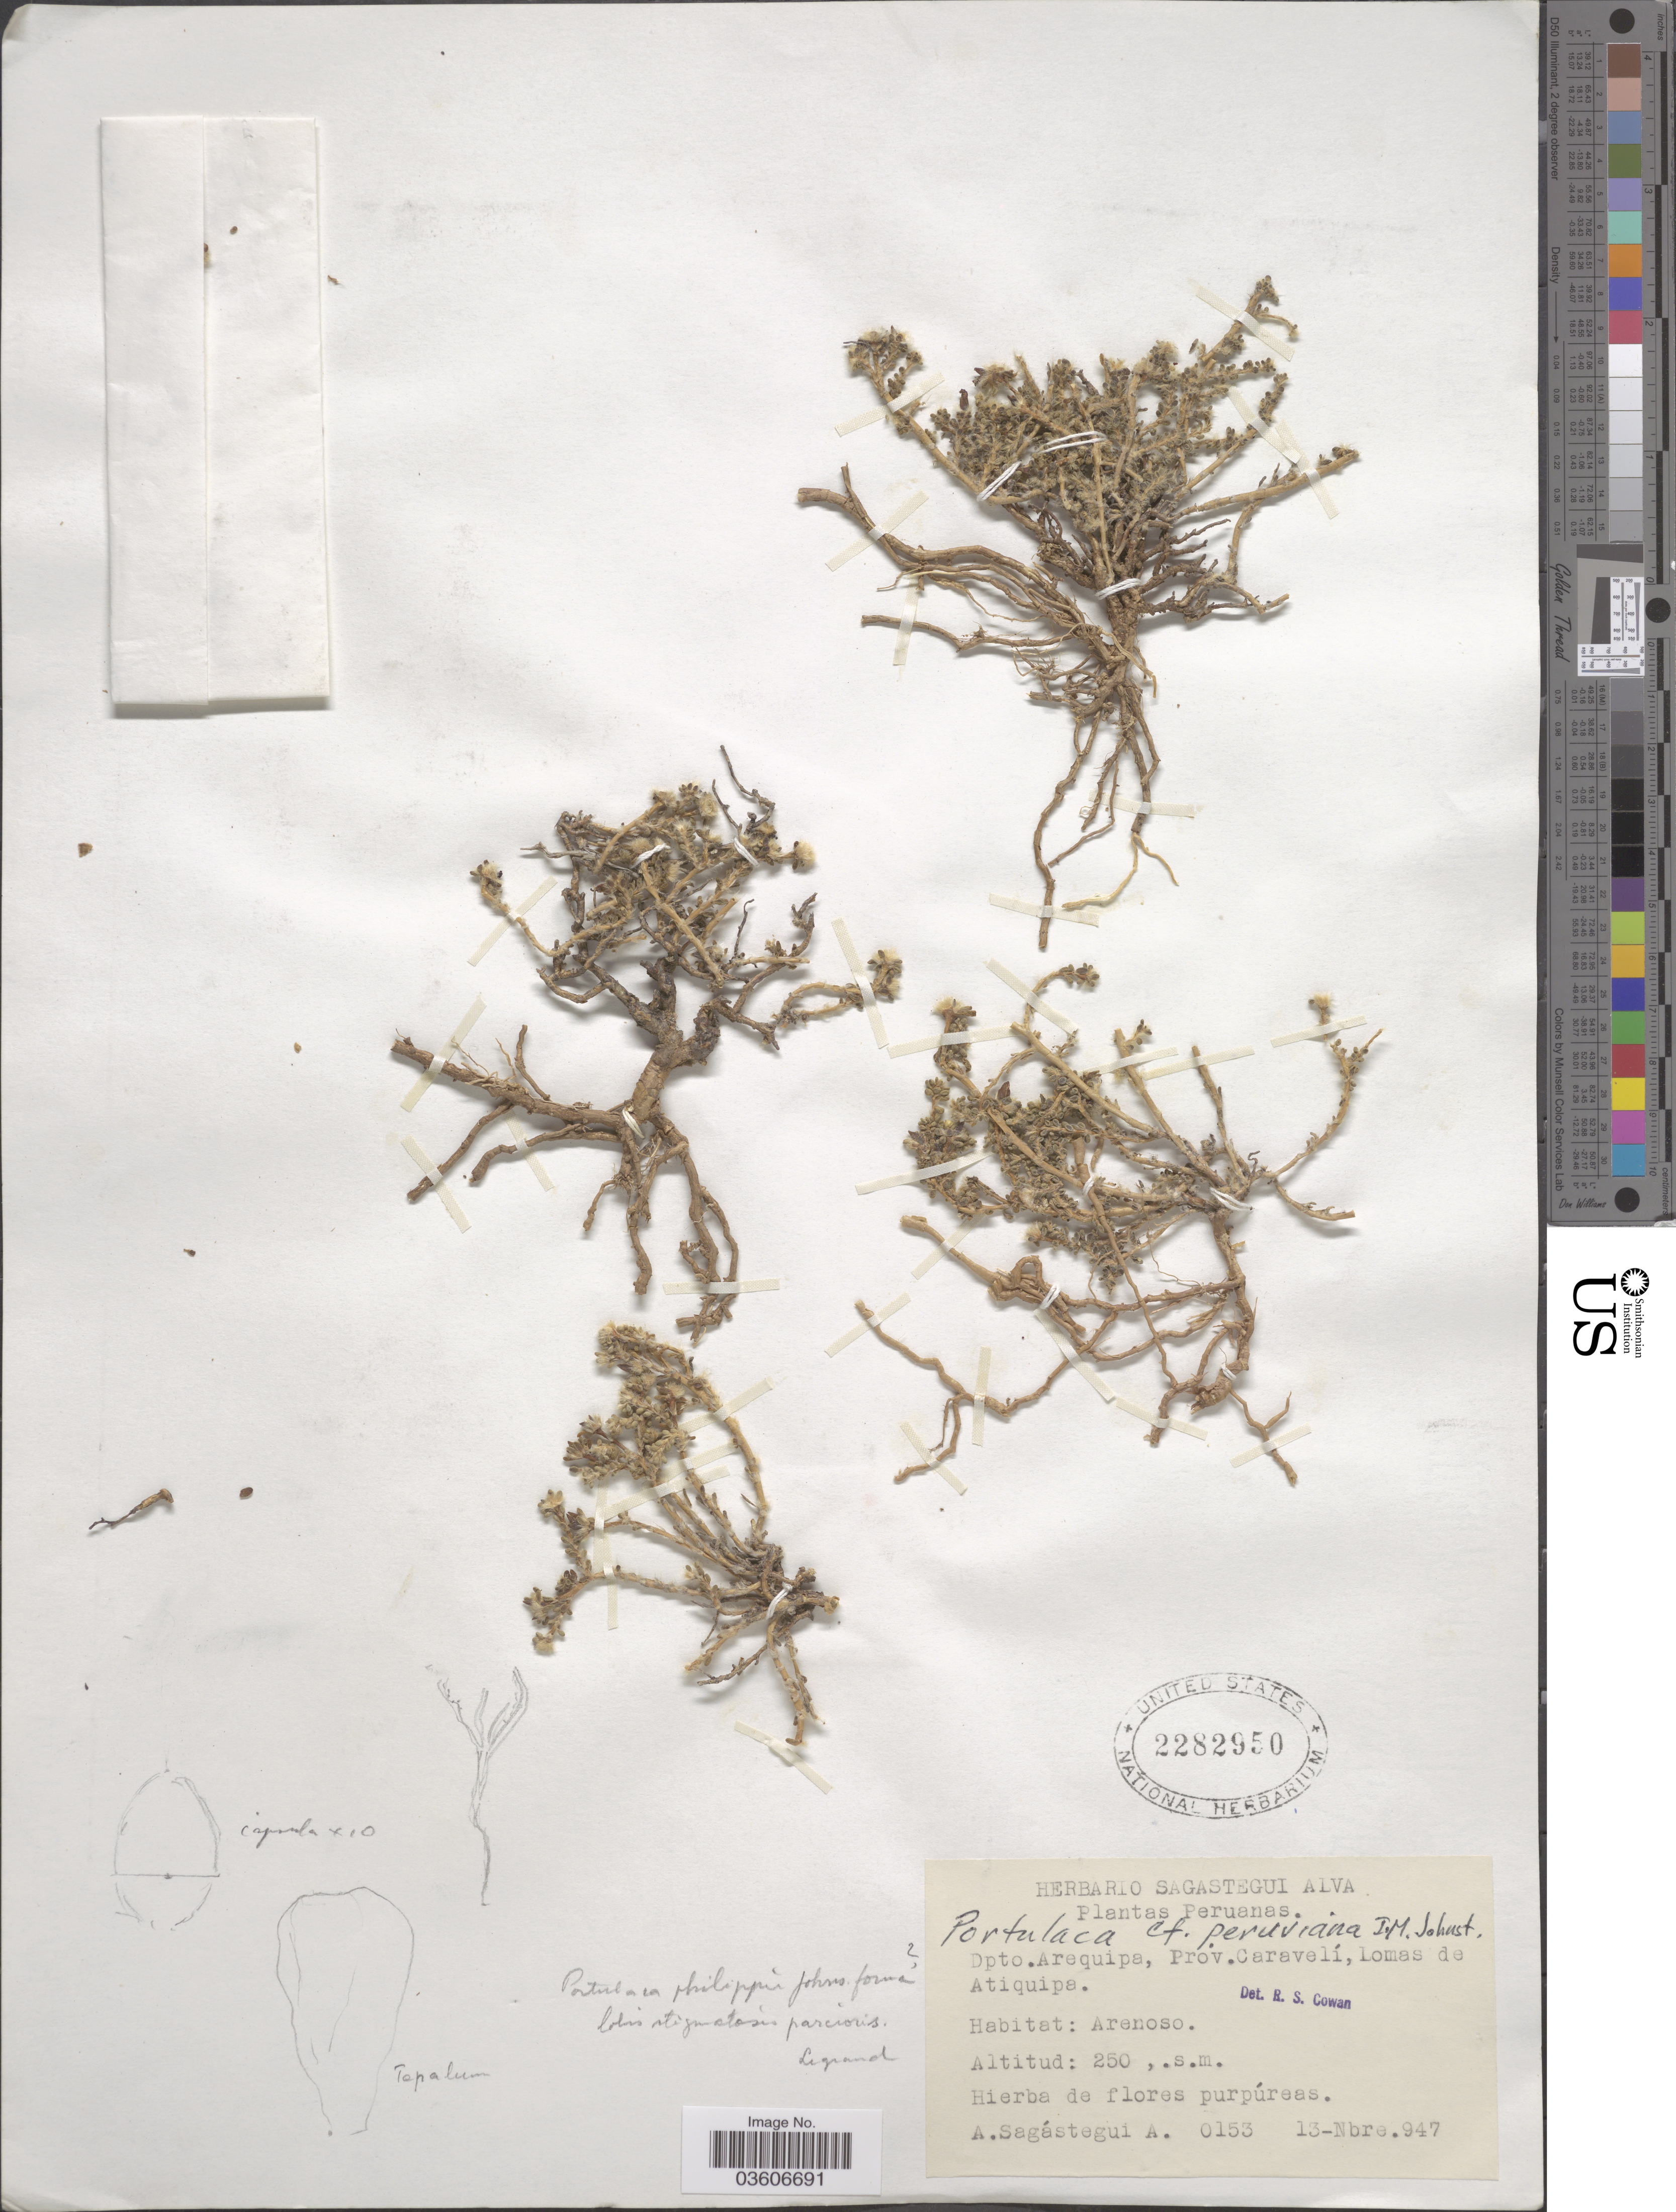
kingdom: Plantae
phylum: Tracheophyta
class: Magnoliopsida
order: Caryophyllales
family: Portulacaceae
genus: Portulaca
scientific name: Portulaca philippii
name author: I.M. Johnst.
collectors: A. Sagástegui A.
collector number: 0153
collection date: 1947-11-13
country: Peru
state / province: Arequipa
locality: Dpto. Arequipa, Prov. Caravelí, Lomas de Atiquipa.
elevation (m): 250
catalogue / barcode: US 2282950